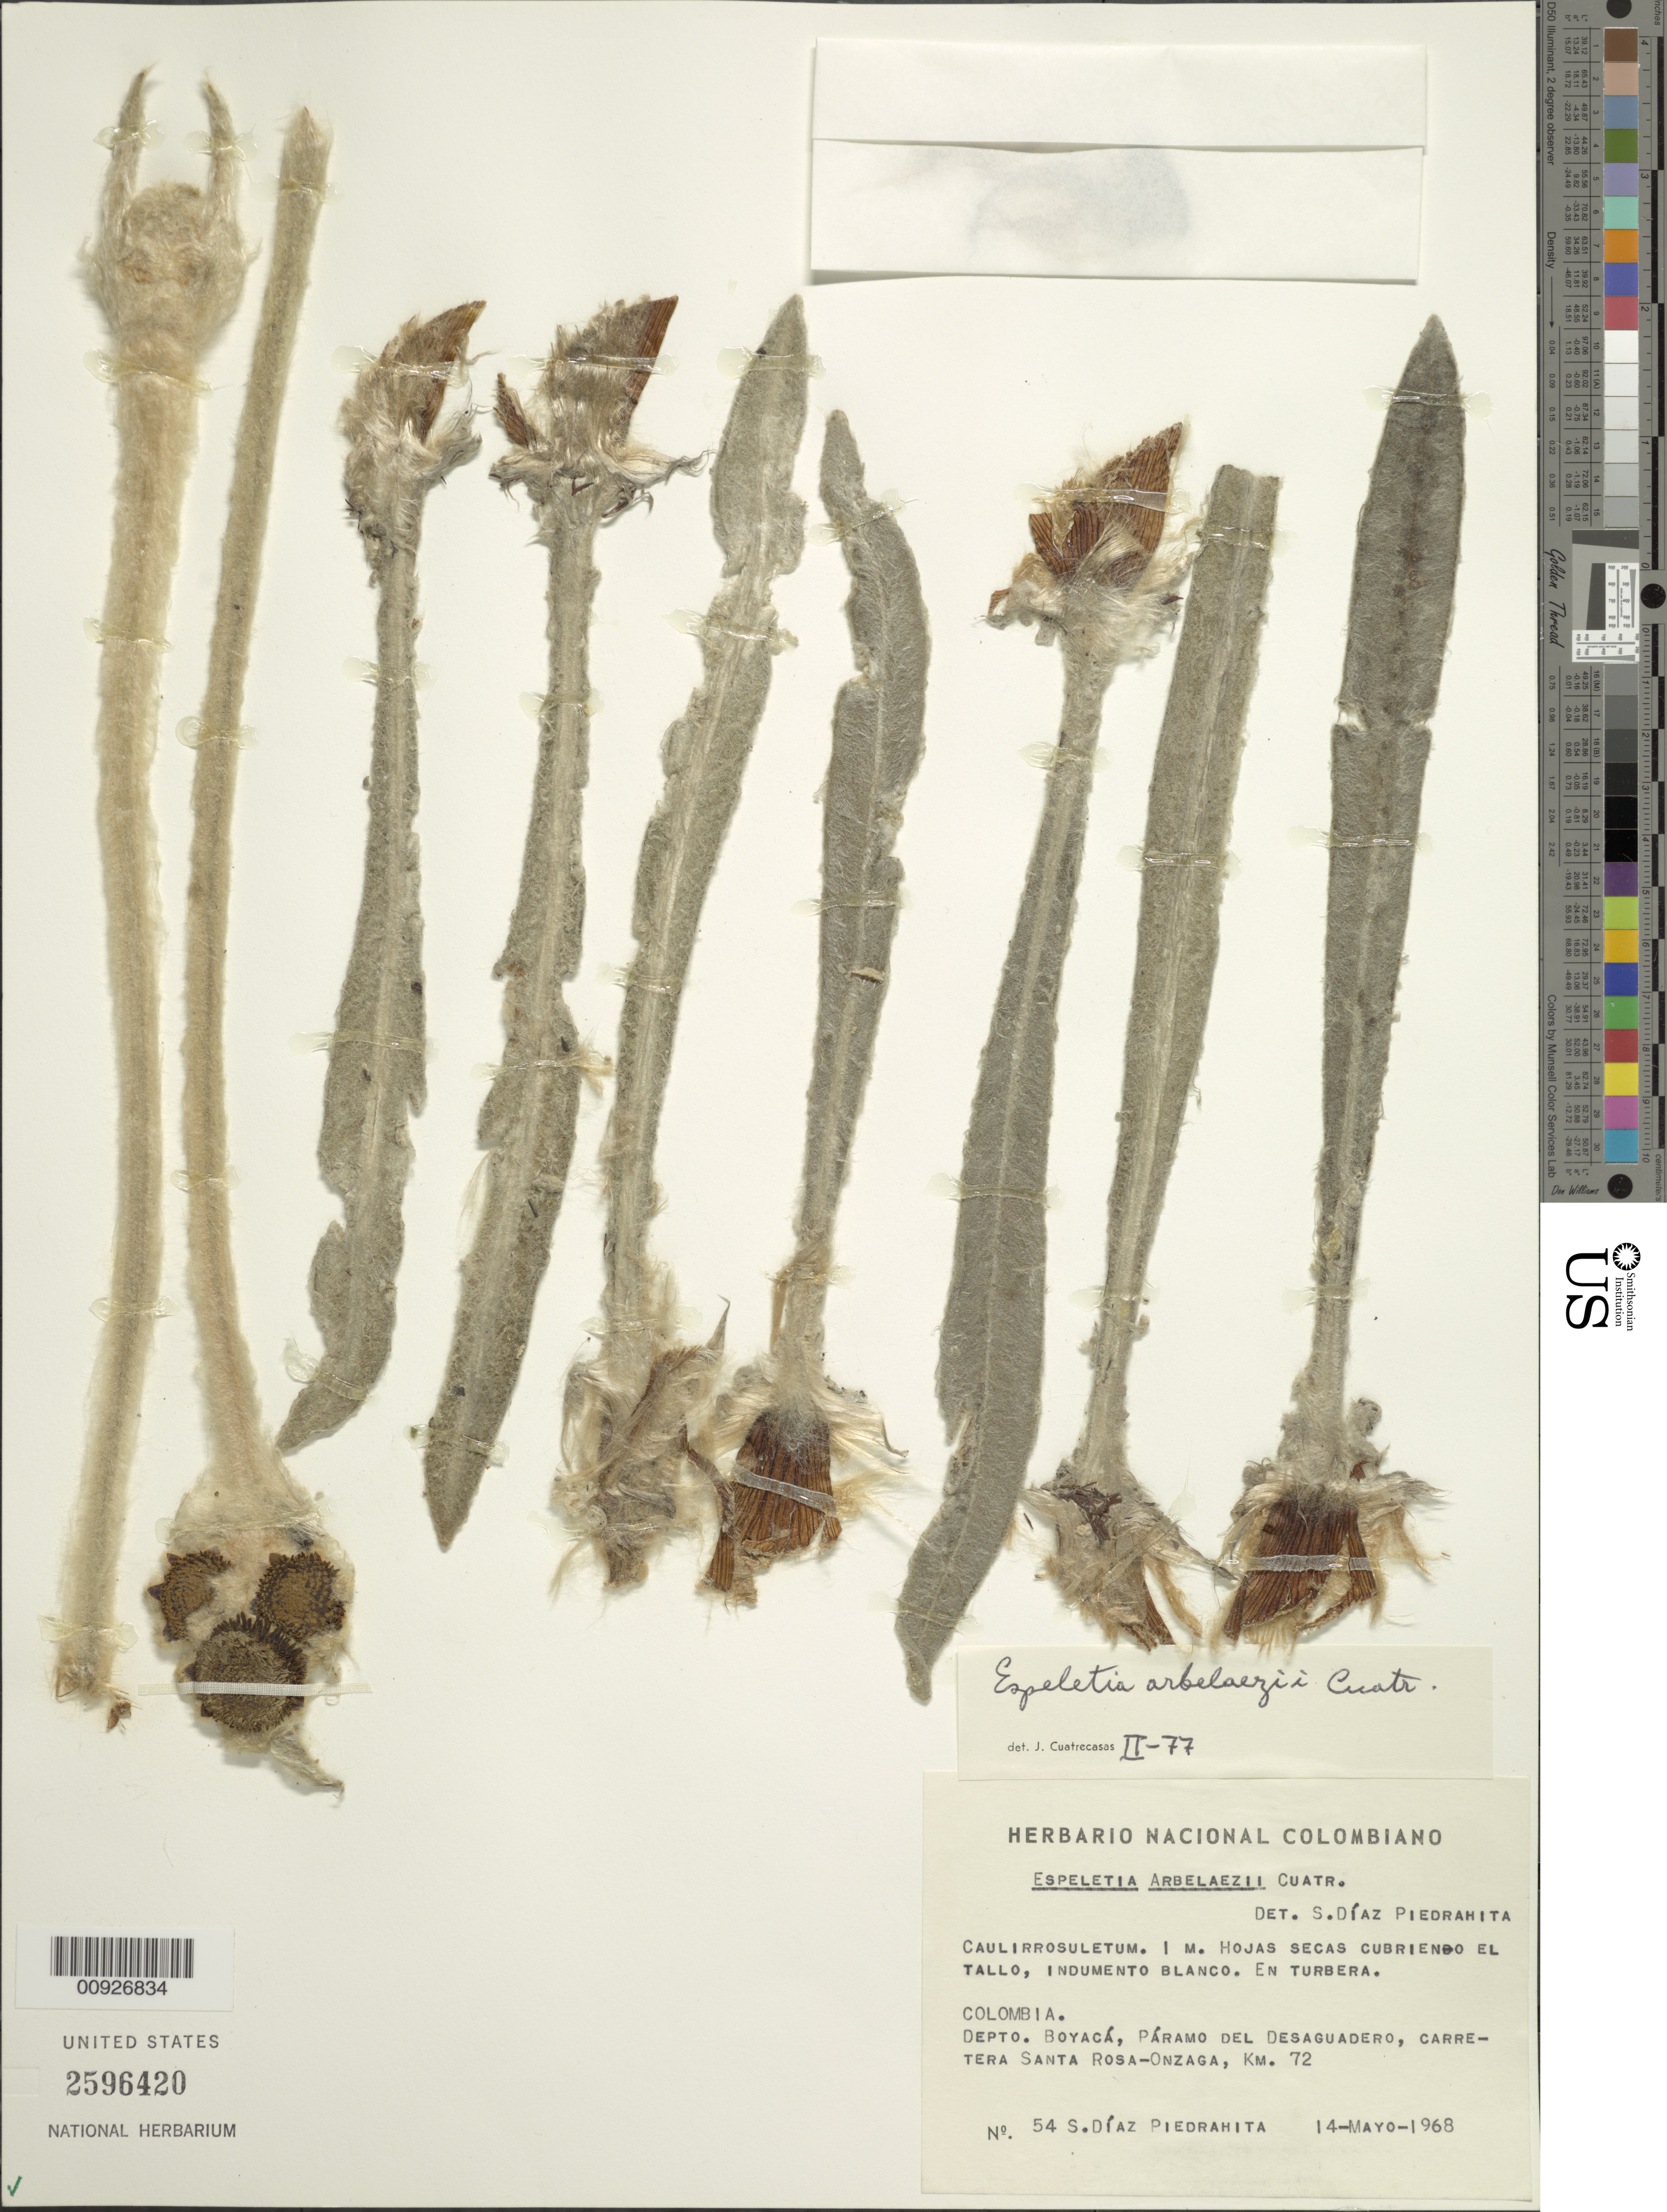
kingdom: Plantae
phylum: Tracheophyta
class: Magnoliopsida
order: Asterales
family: Asteraceae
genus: Espeletia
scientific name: Espeletia arbelaezii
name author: Cuatrec.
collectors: S. Díaz Píedrahíta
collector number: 54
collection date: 1968-05-19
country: Colombia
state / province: Boyacá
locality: P. del Desaguadero. P. del Desaguadero, carretera de Santa Rosa-Onzaga, km. 72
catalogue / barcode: US 2596420